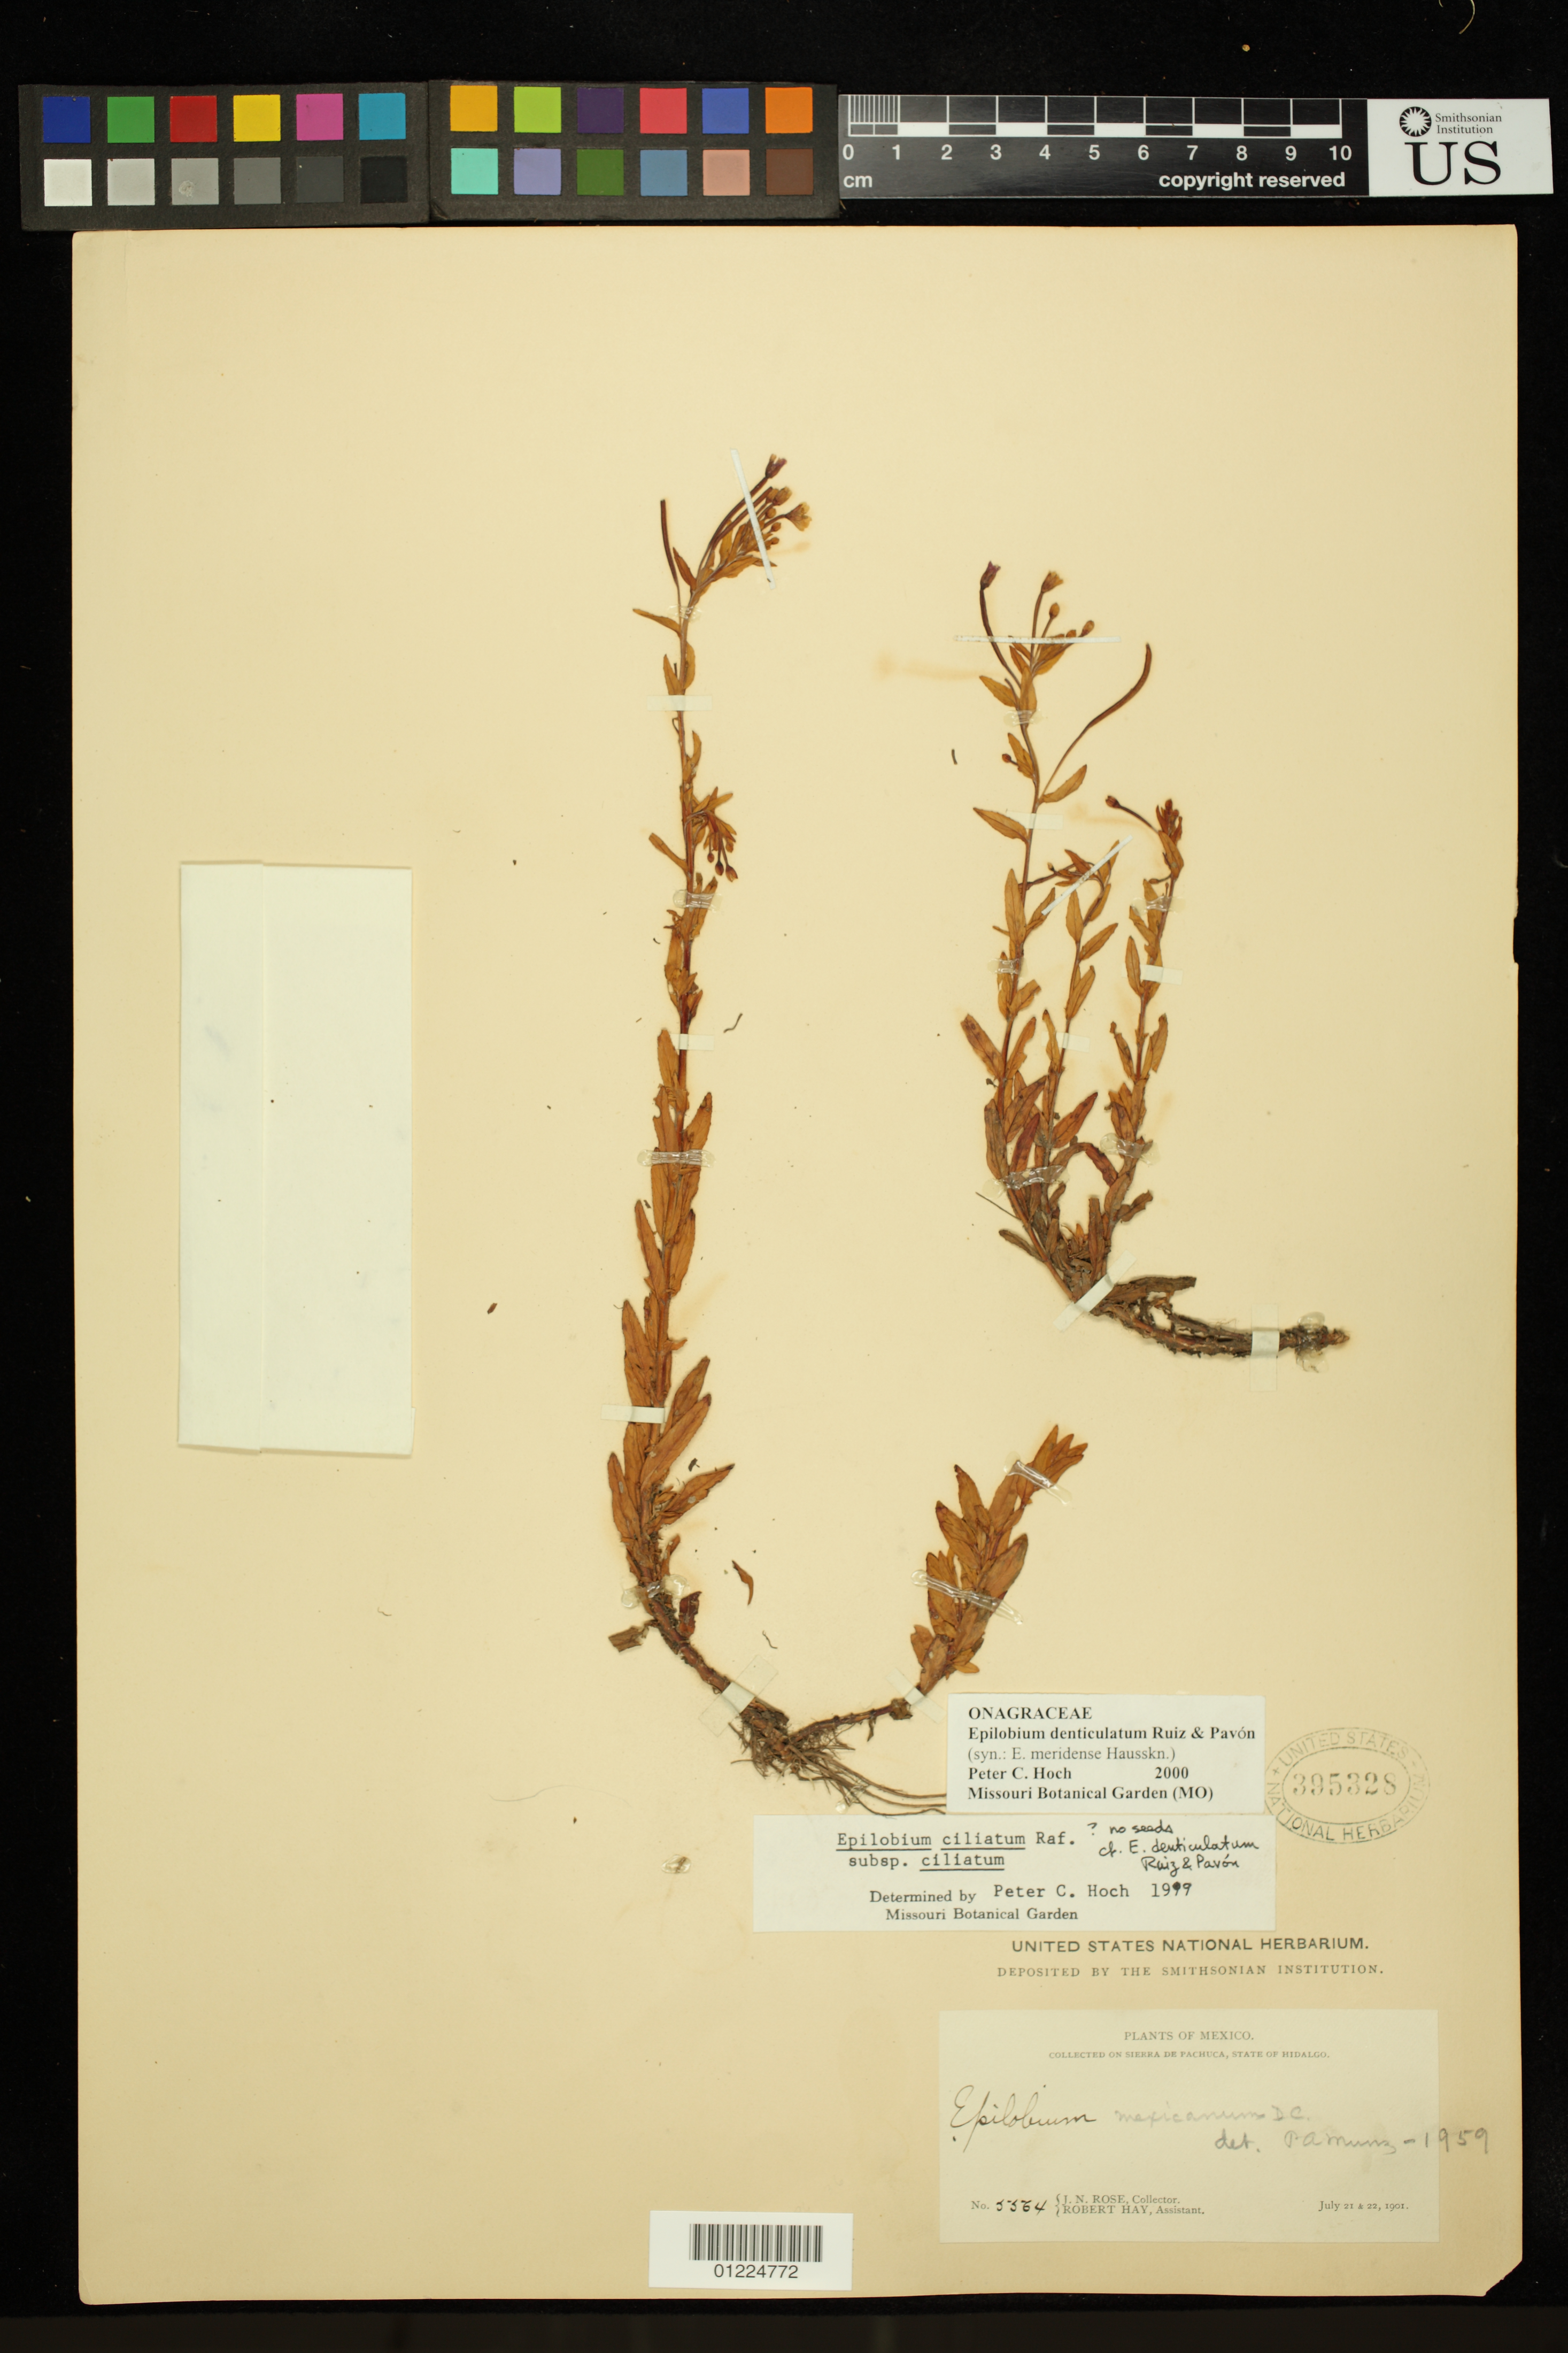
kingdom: Plantae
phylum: Tracheophyta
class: Magnoliopsida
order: Myrtales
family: Onagraceae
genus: Epilobium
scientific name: Epilobium denticulatum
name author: Ruiz & Pav.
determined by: Hoch, P. C.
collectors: J. N. Rose & R. H. Hay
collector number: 5564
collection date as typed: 21 Jul 1901 and 22 Jul 1901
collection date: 1901-07-21,1901-07-22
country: Mexico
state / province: Hidalgo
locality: Sierra de Pachuca.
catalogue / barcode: US 395328